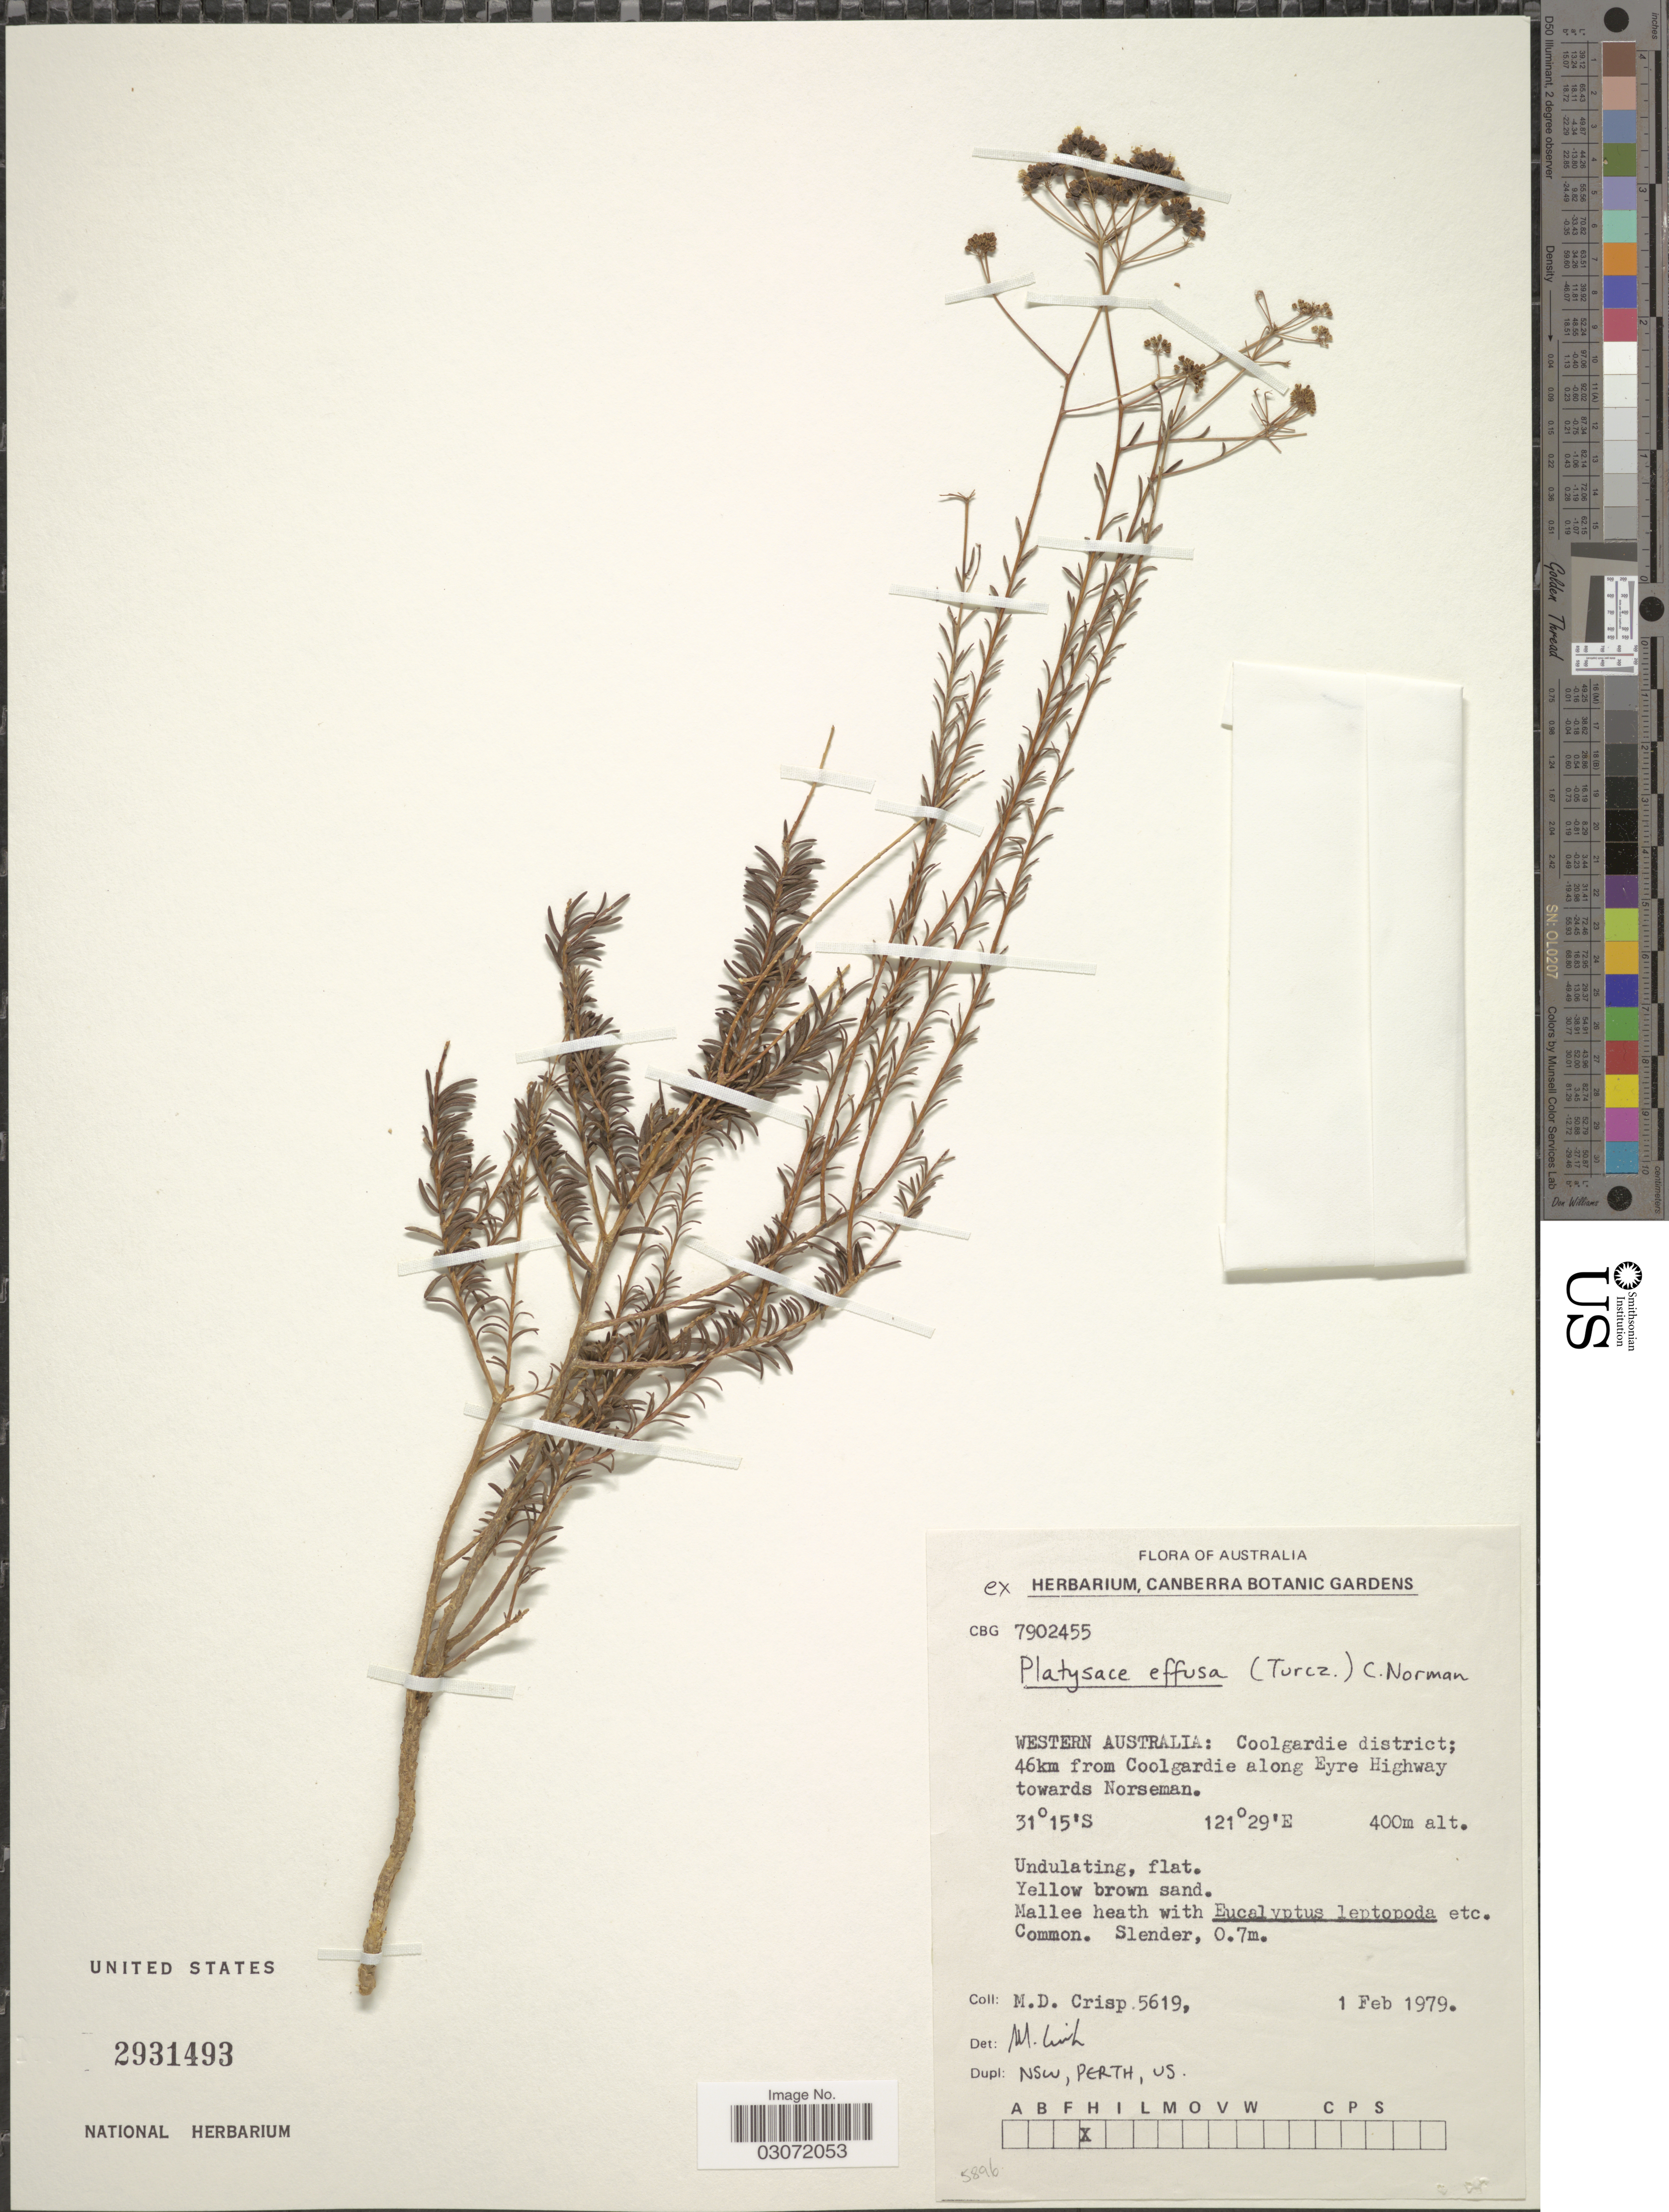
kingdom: Plantae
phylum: Tracheophyta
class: Magnoliopsida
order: Apiales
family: Apiaceae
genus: Platysace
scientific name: Platysace effusa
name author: (Turcz.) C. Norman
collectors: M. Crisp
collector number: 5619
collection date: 1979-02-01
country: Australia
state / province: Western Australia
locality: Coolgardie district; 46km from Coolgardie along Eyre Highway towards Norseman.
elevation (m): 400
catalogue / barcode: US 2931493